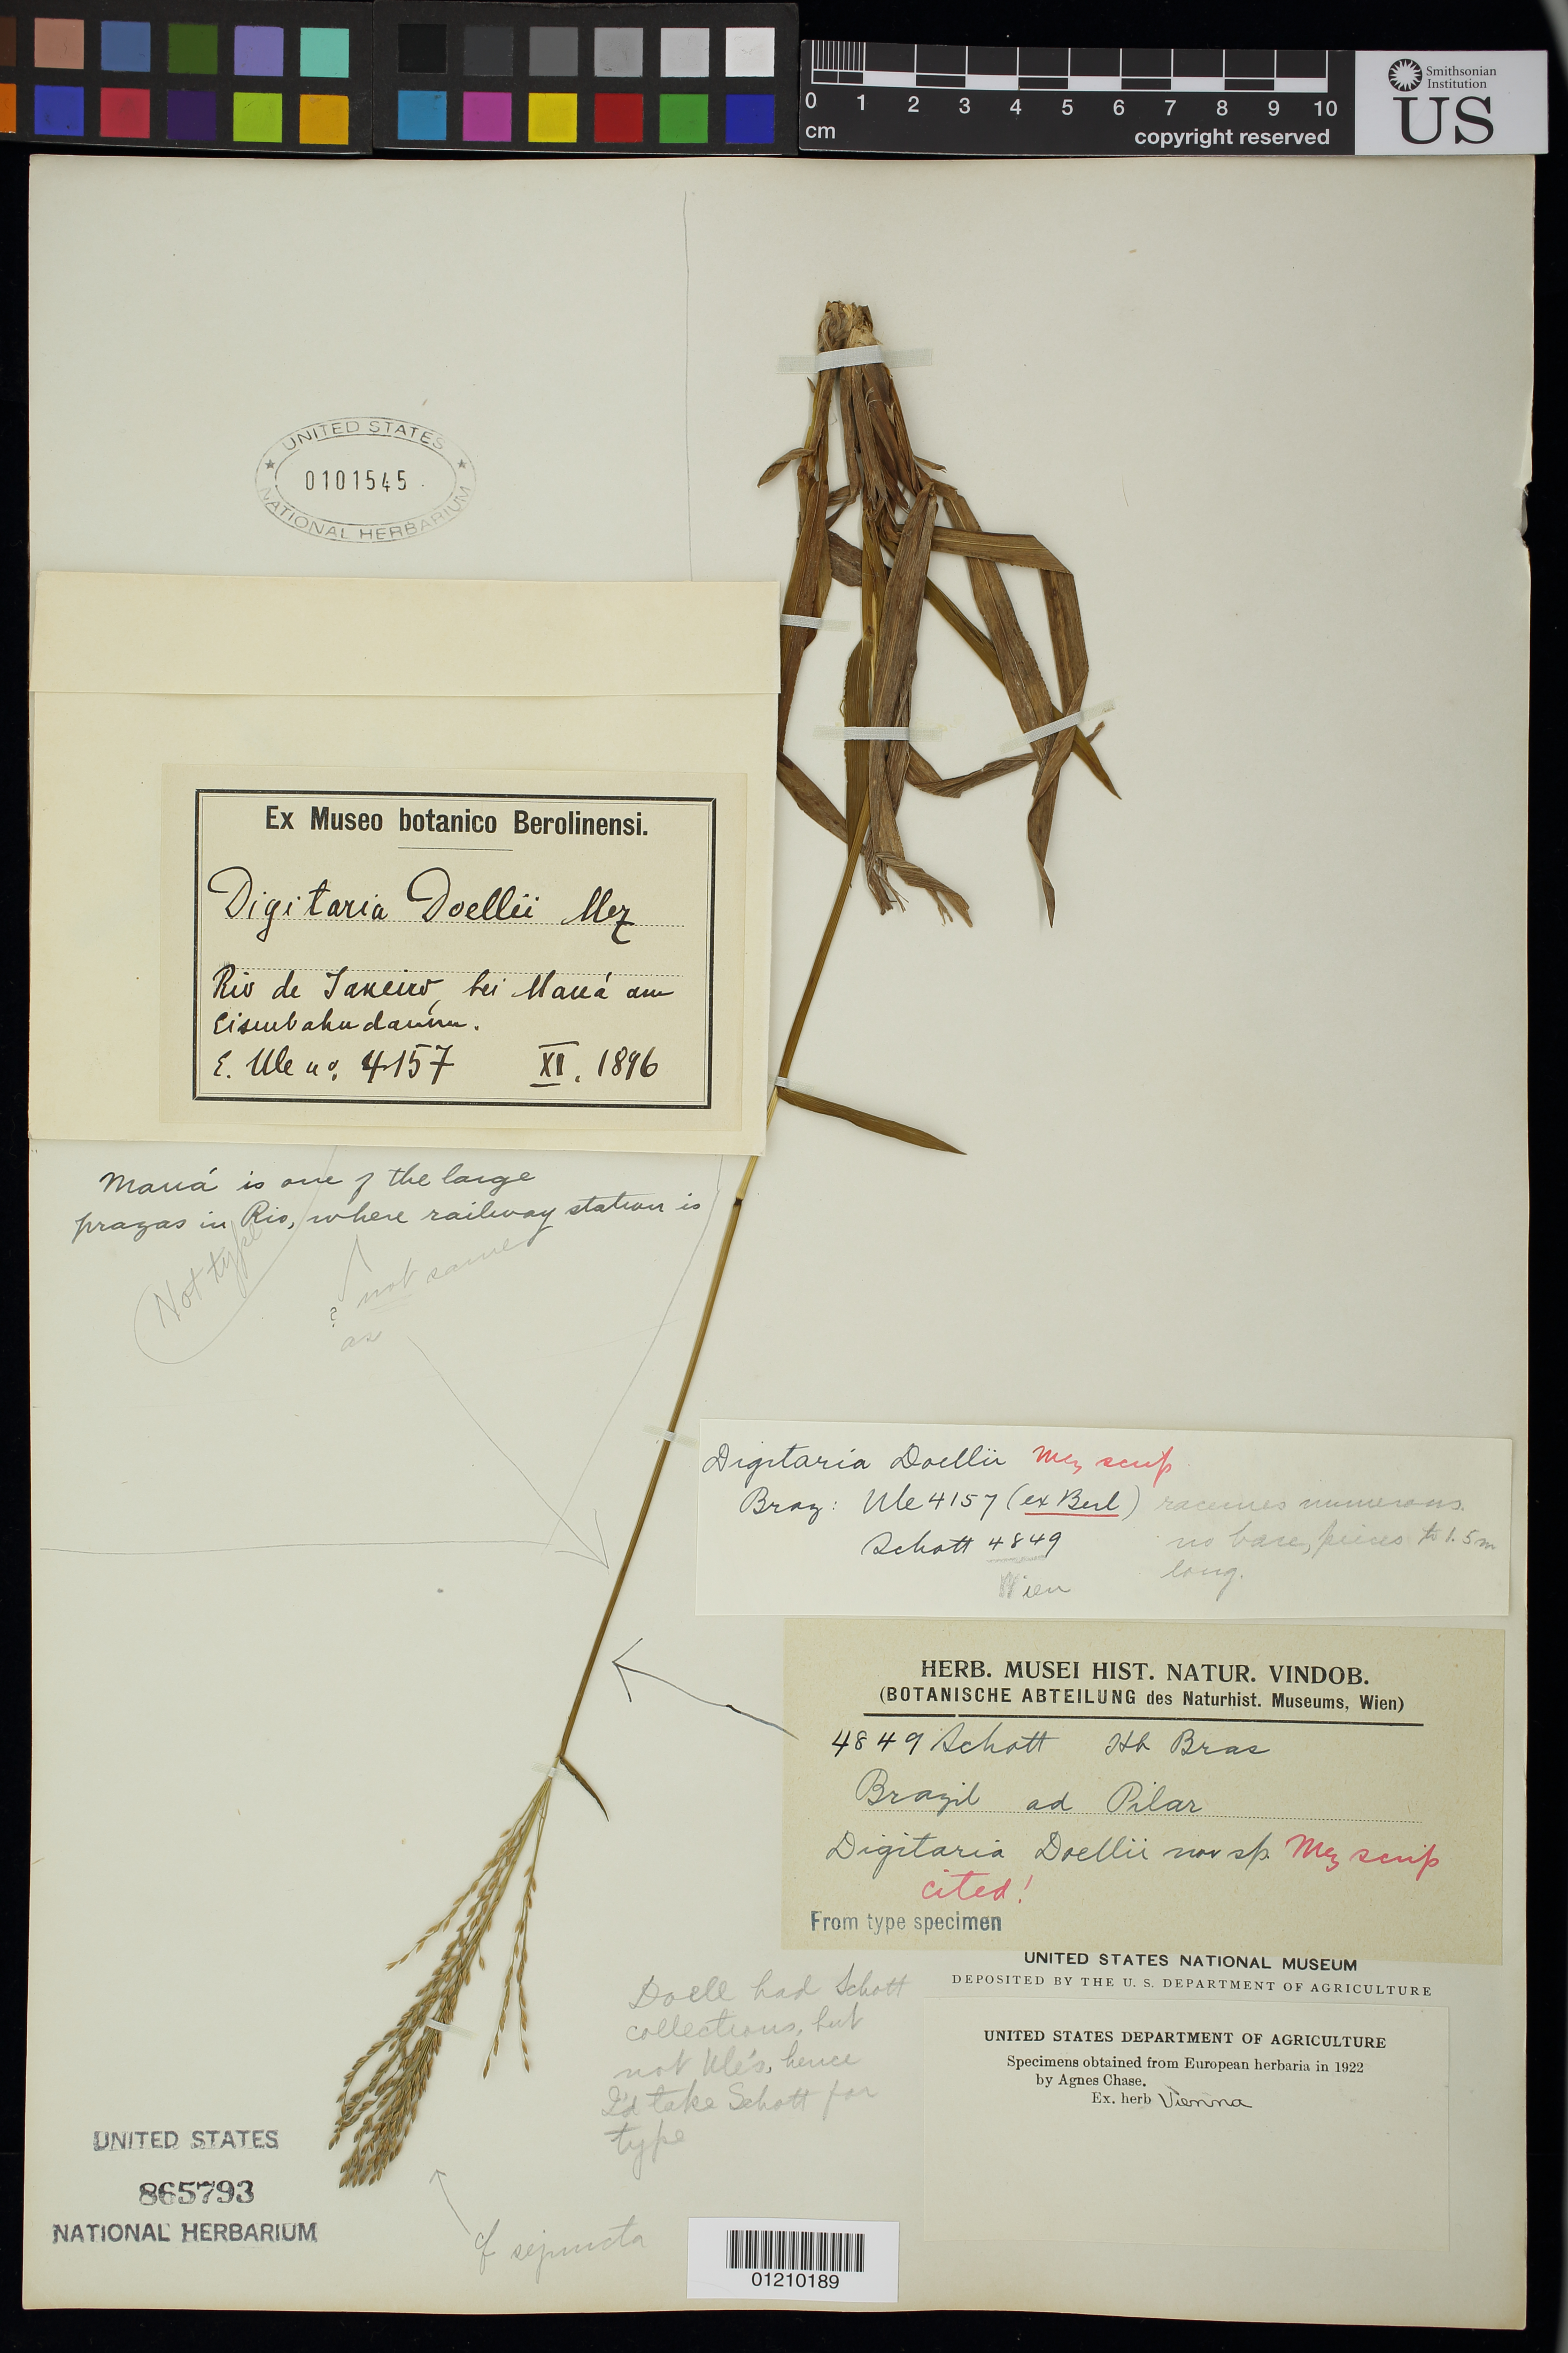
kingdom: Plantae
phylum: Tracheophyta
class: Liliopsida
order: Poales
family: Poaceae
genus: Digitaria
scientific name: Digitaria doellii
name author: Mez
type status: Isosyntype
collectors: Schott, --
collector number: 4849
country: Brazil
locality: Brazil ad Pilar.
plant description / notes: Fragmentary material of type specimen ex herb. Vienna.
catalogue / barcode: US 865793